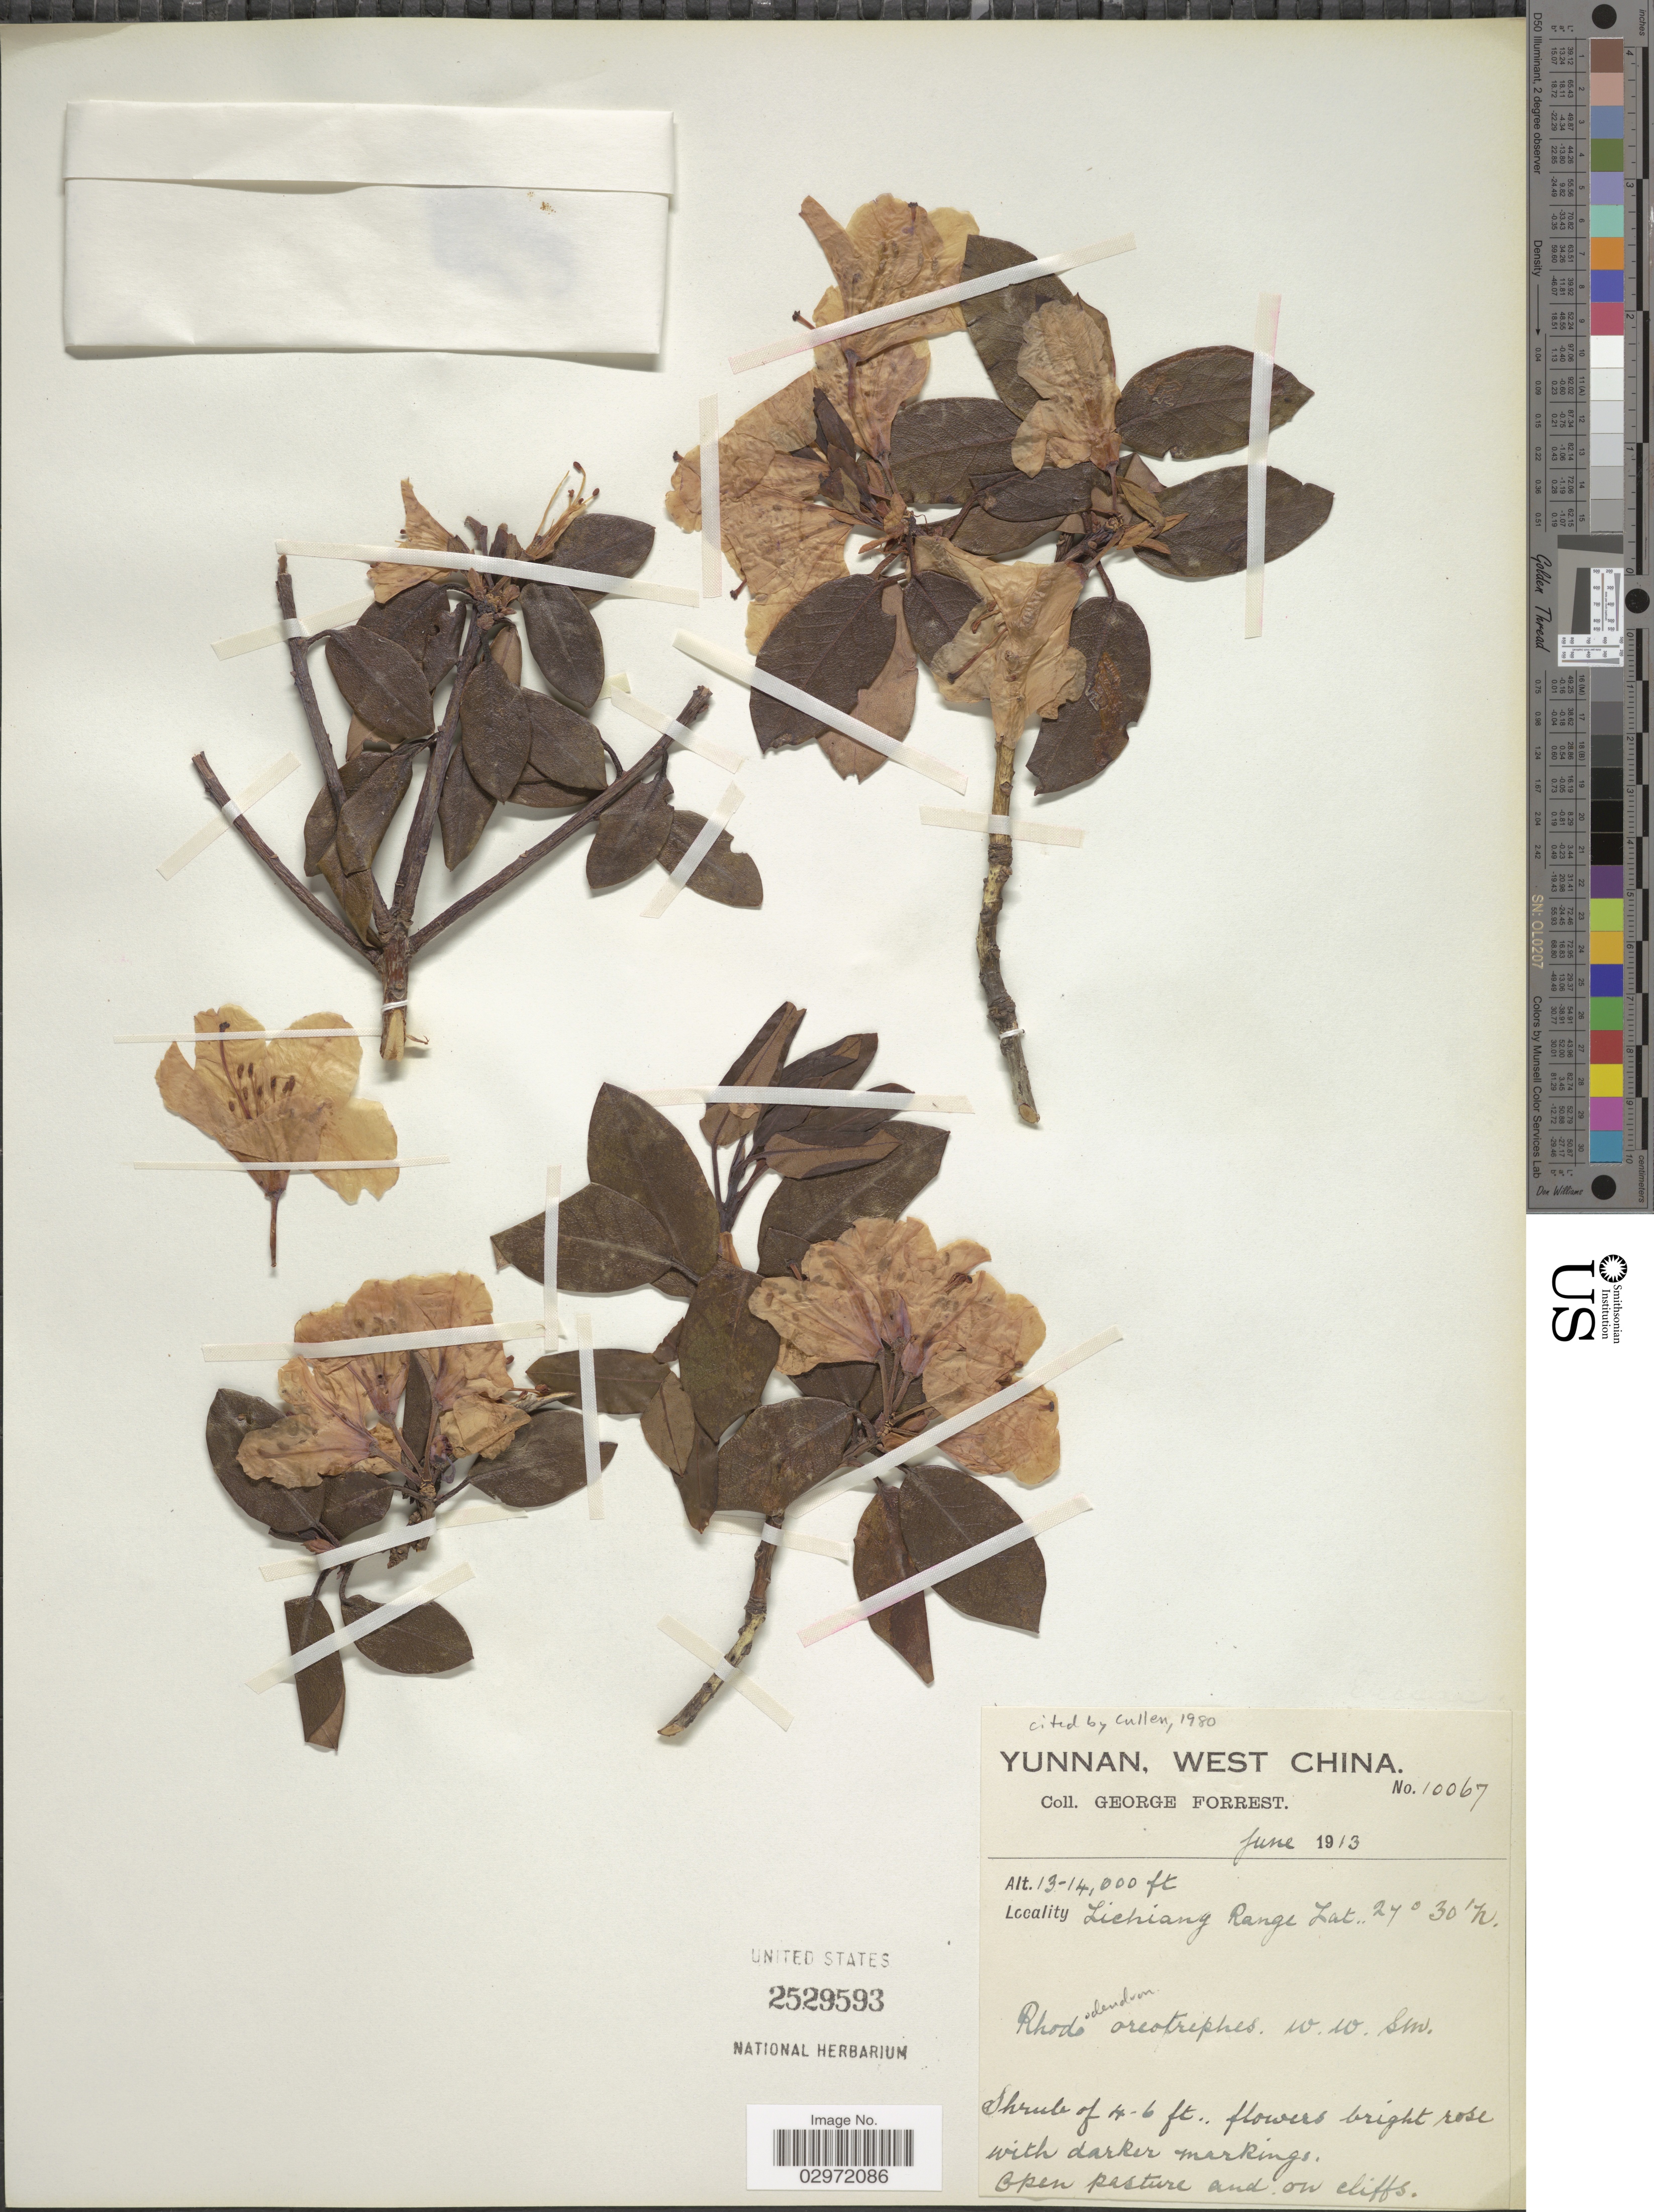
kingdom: Plantae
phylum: Tracheophyta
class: Magnoliopsida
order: Ericales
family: Ericaceae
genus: Rhododendron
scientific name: Rhododendron oreotrephes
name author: W.W. Sm.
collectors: G. Forrest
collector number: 10067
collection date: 1913-06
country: China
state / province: Yunnan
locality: Lichiang Range.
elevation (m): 3962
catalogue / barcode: US 2529593